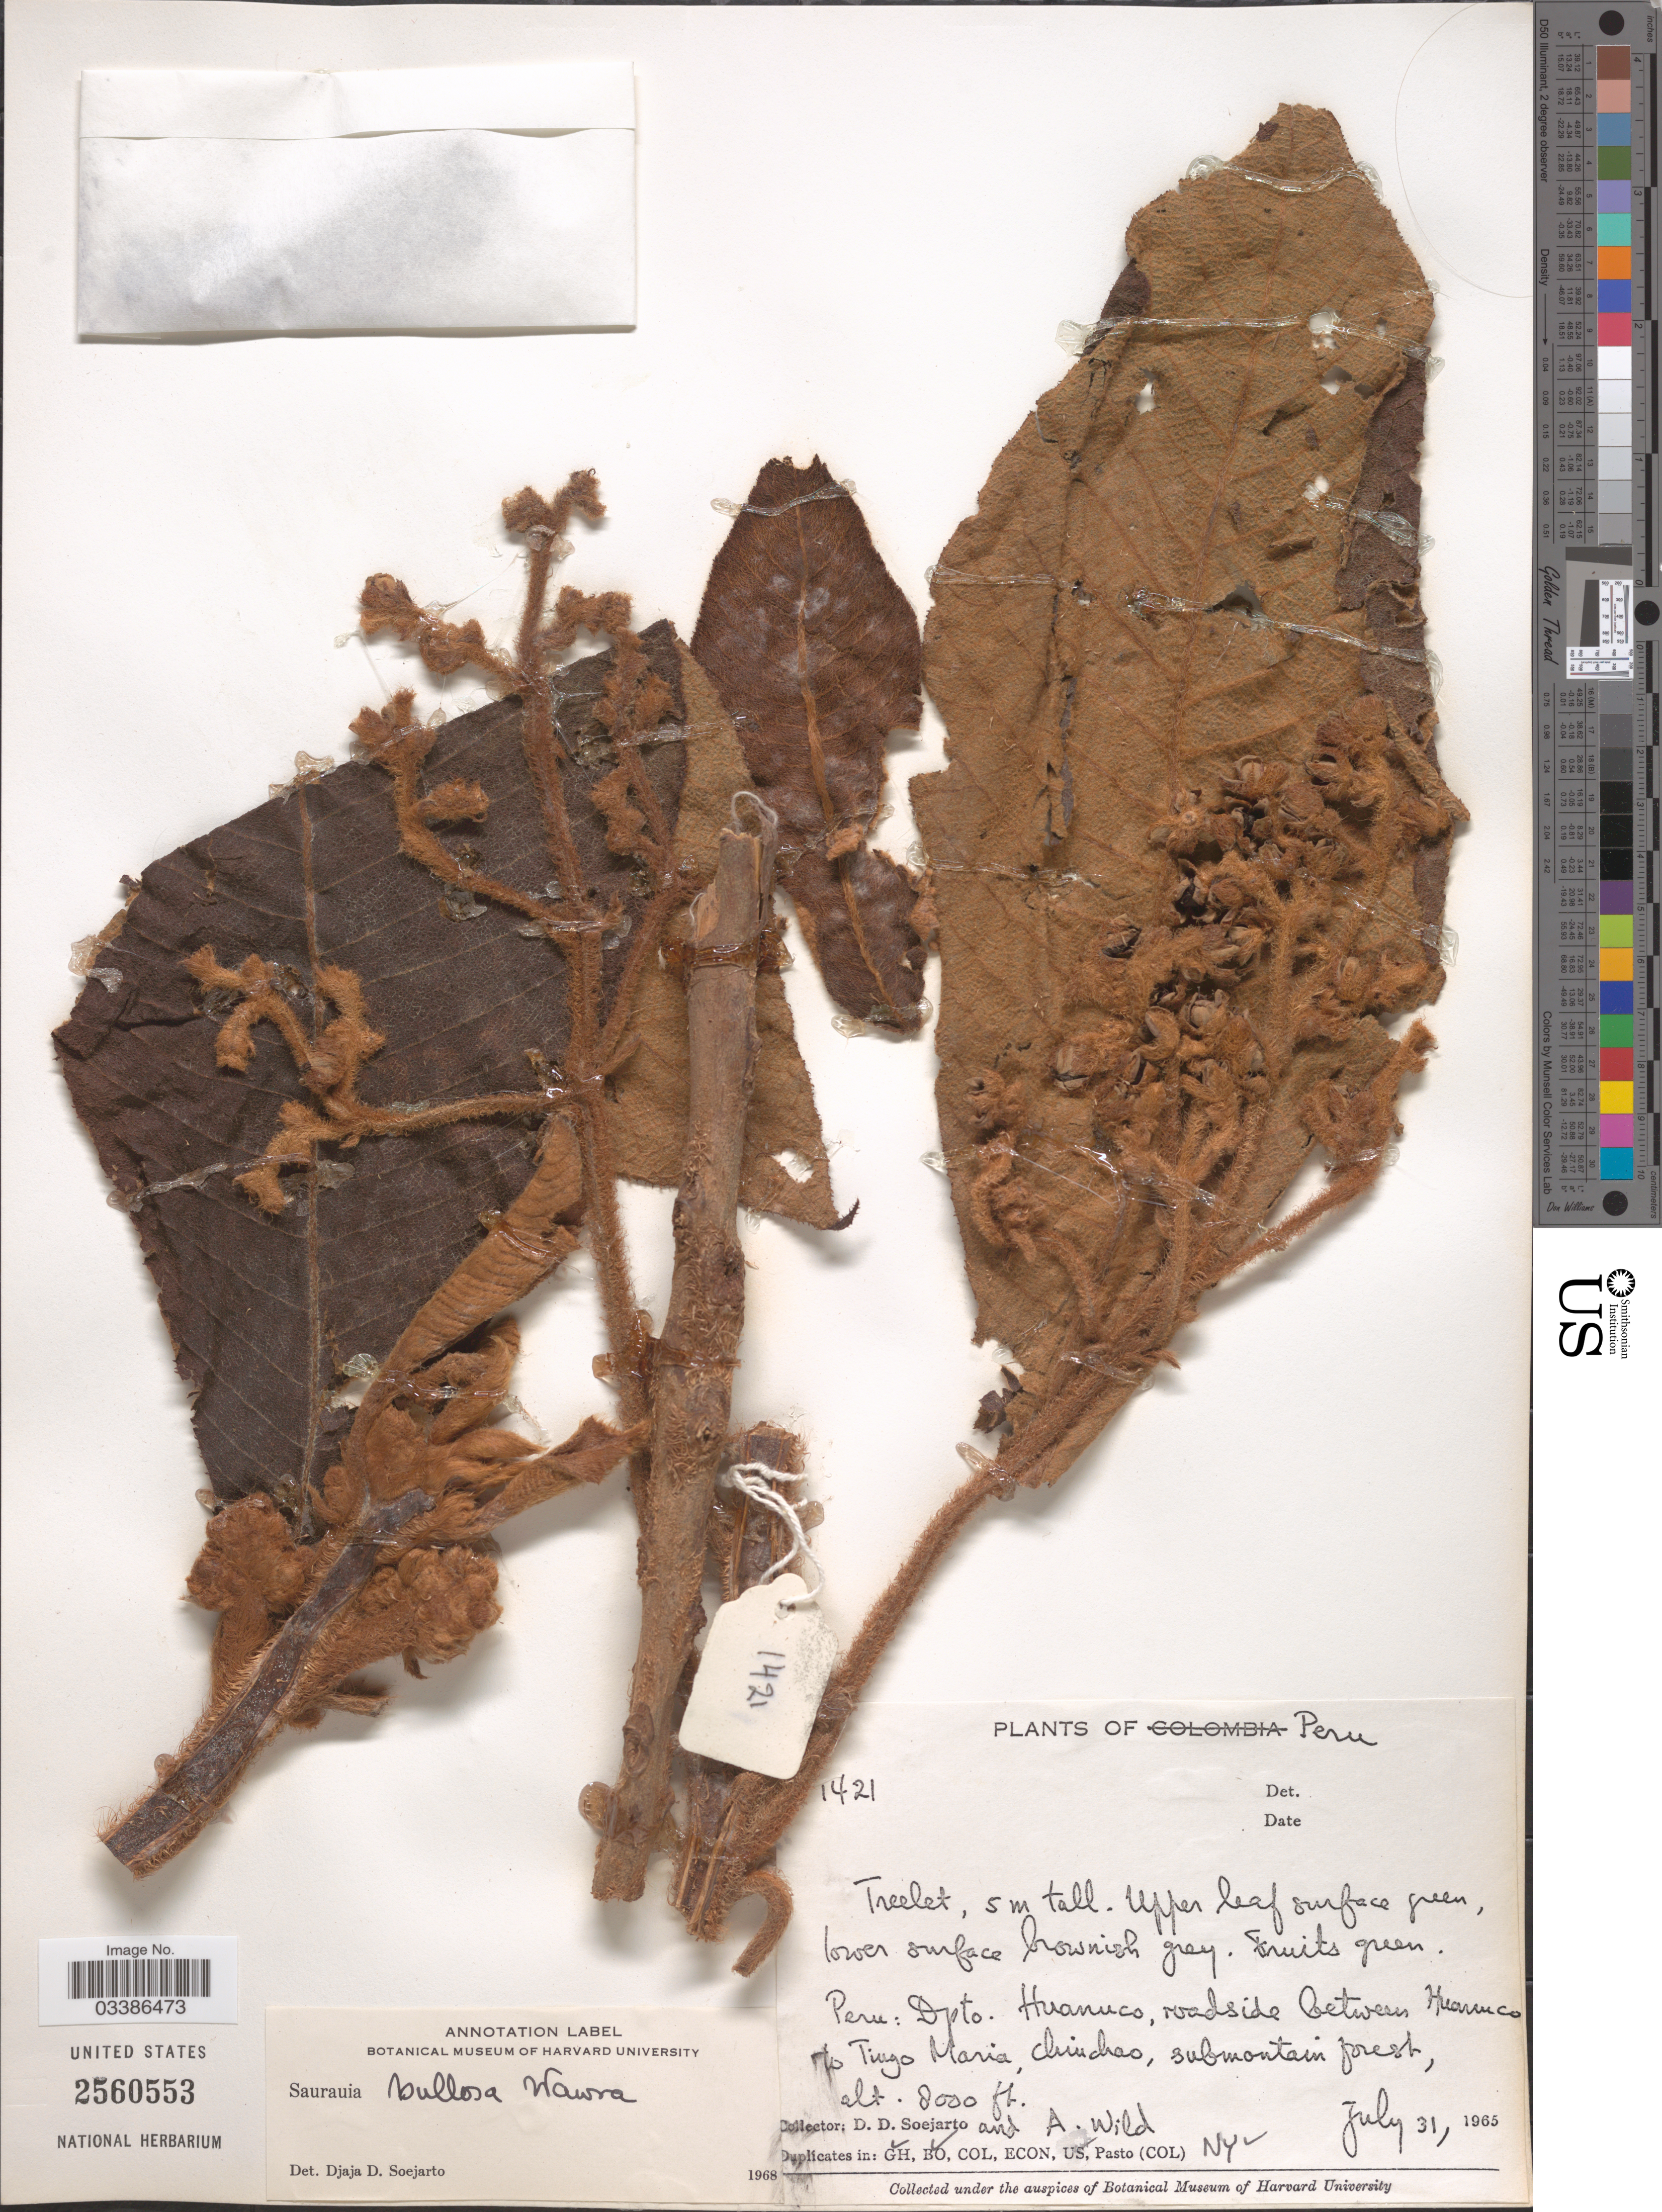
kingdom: Plantae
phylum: Tracheophyta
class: Magnoliopsida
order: Ericales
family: Actinidiaceae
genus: Saurauia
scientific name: Saurauia bullosa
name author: Wawra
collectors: A. Wild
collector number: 1421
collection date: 1965-07-31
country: Peru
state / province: Huánuco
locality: Dpto. Huanuco, roadside between Huanuco to Tingo Mariam Chinchao.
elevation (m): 2438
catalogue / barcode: US 2560553